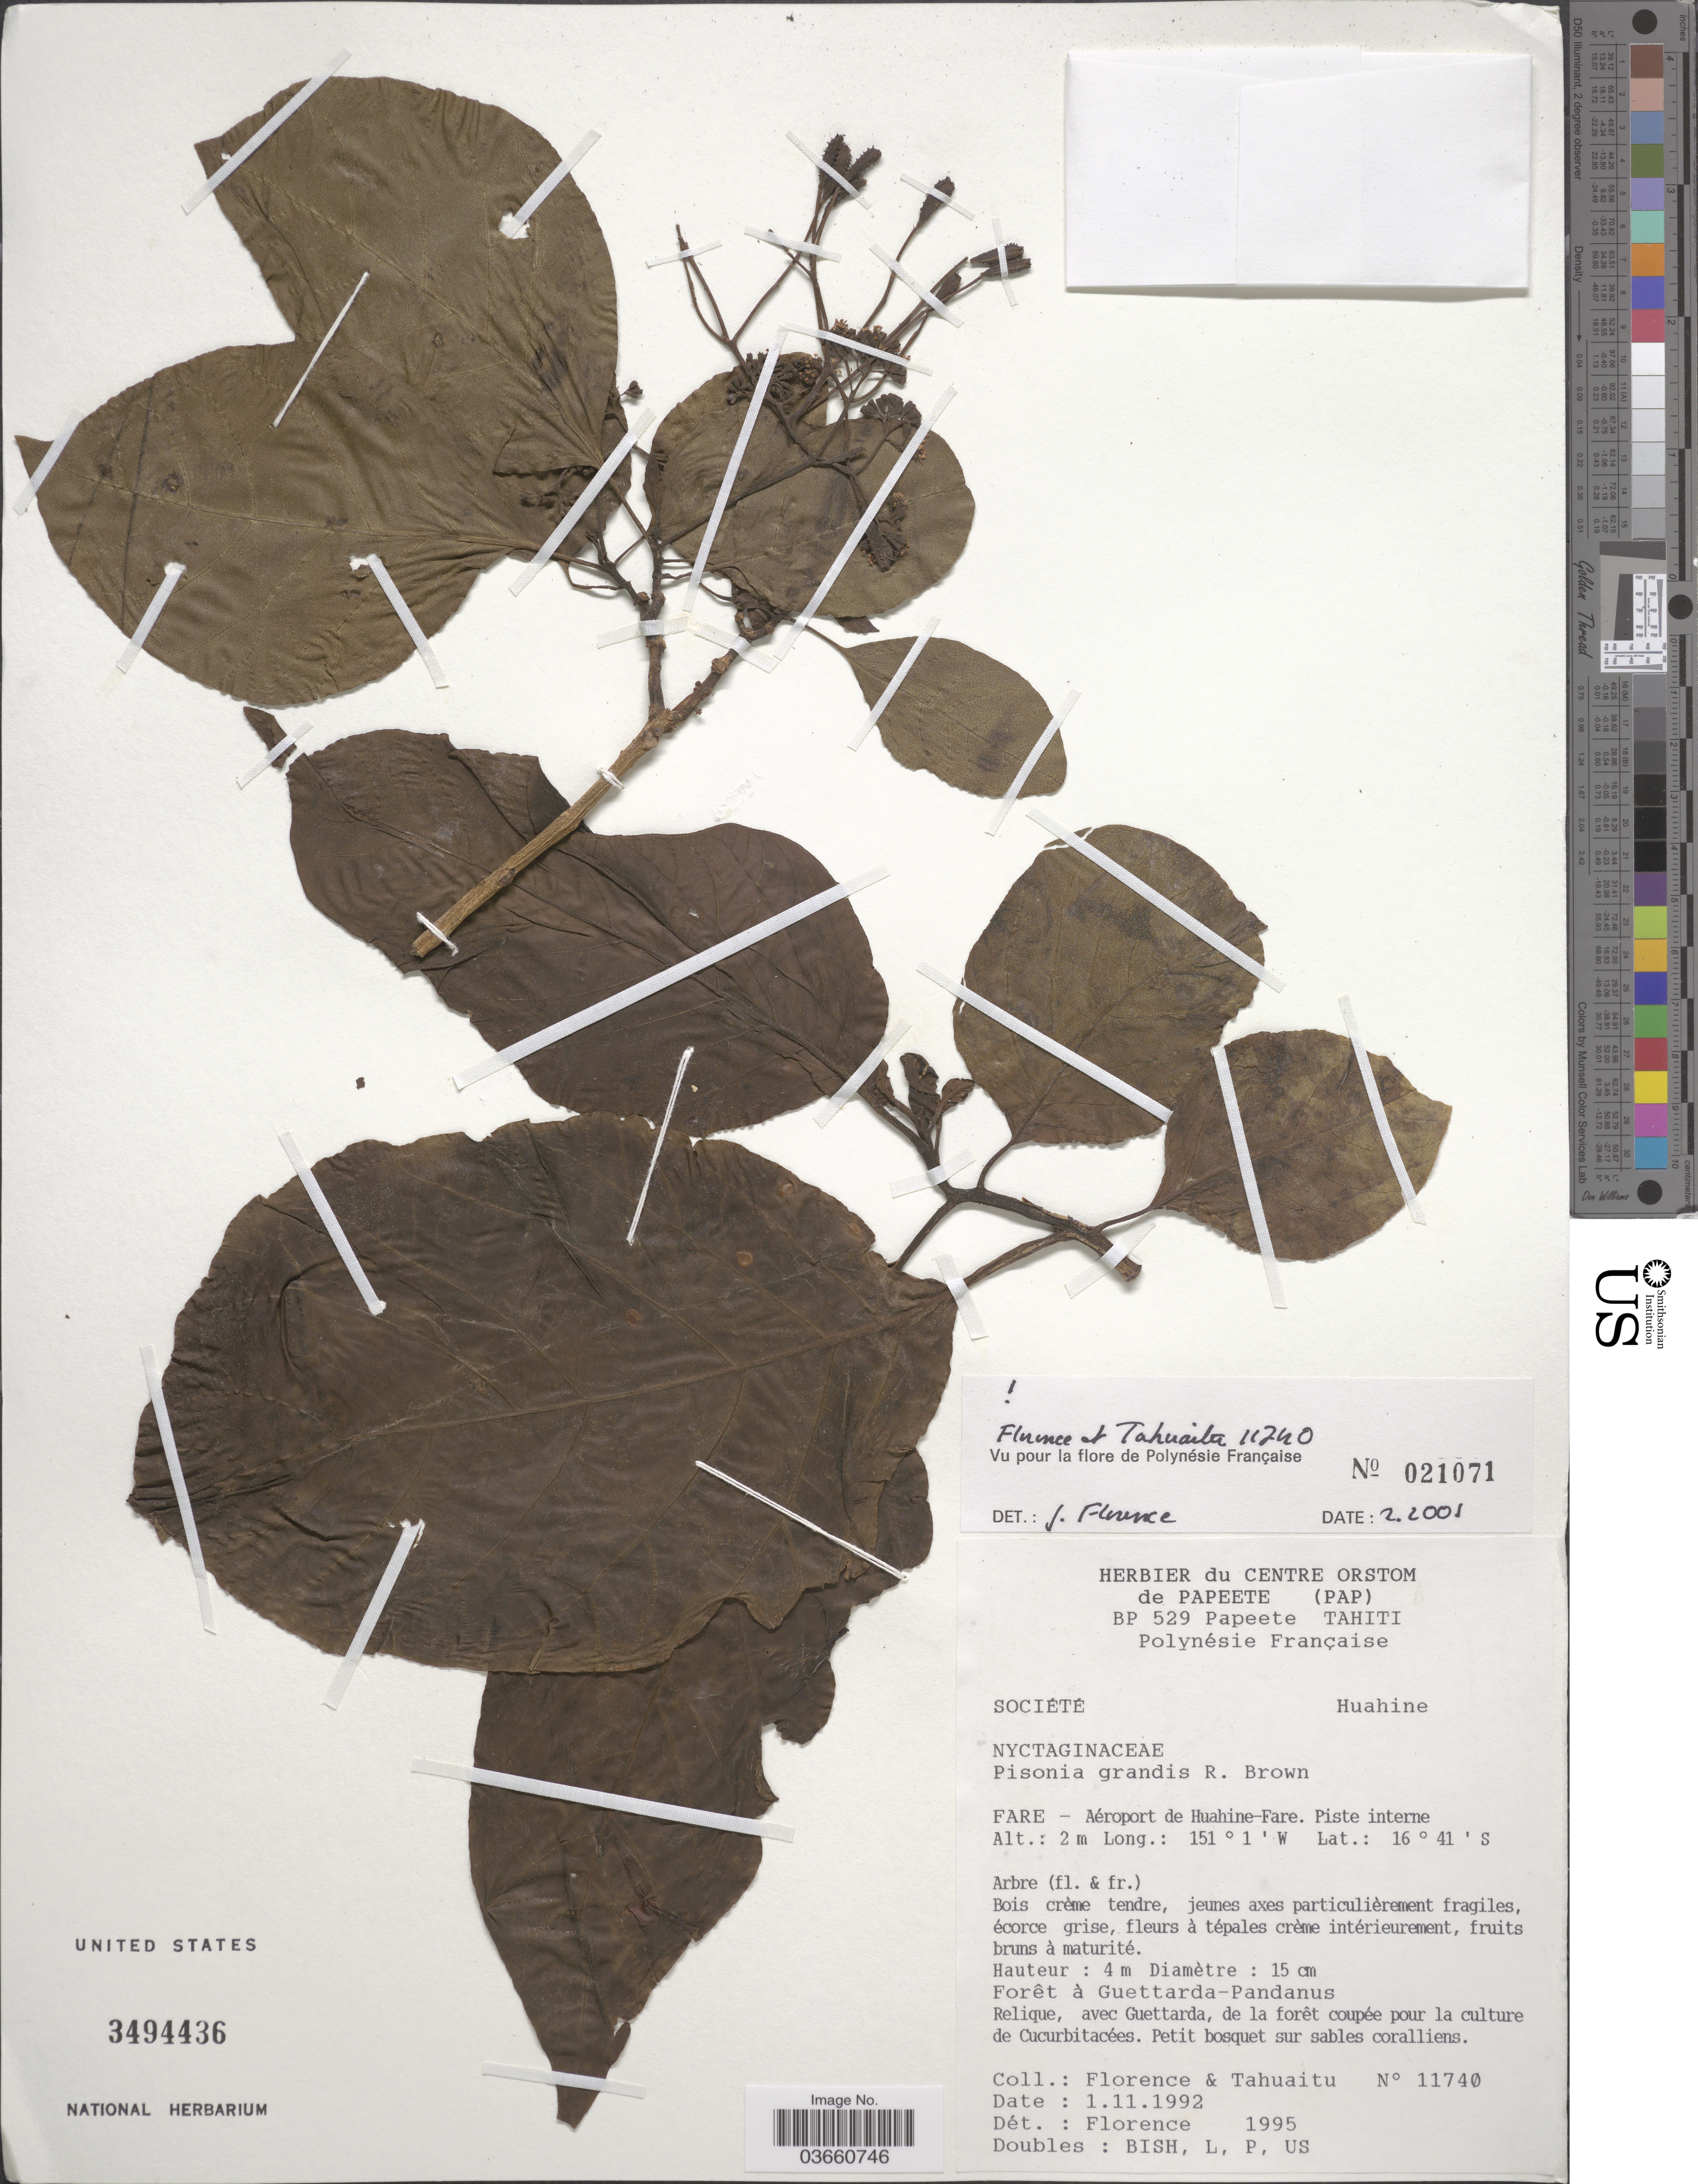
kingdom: Plantae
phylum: Tracheophyta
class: Magnoliopsida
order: Caryophyllales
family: Nyctaginaceae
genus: Pisonia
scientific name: Pisonia grandis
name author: R. Br.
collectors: -. Florence & -. Tahuaitu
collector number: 11740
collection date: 1992-11-01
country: French Polynesia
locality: Société. Huahine. Fare - Aéroport de Huahine-Fare. Piste interne.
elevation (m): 2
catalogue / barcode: US 3494436